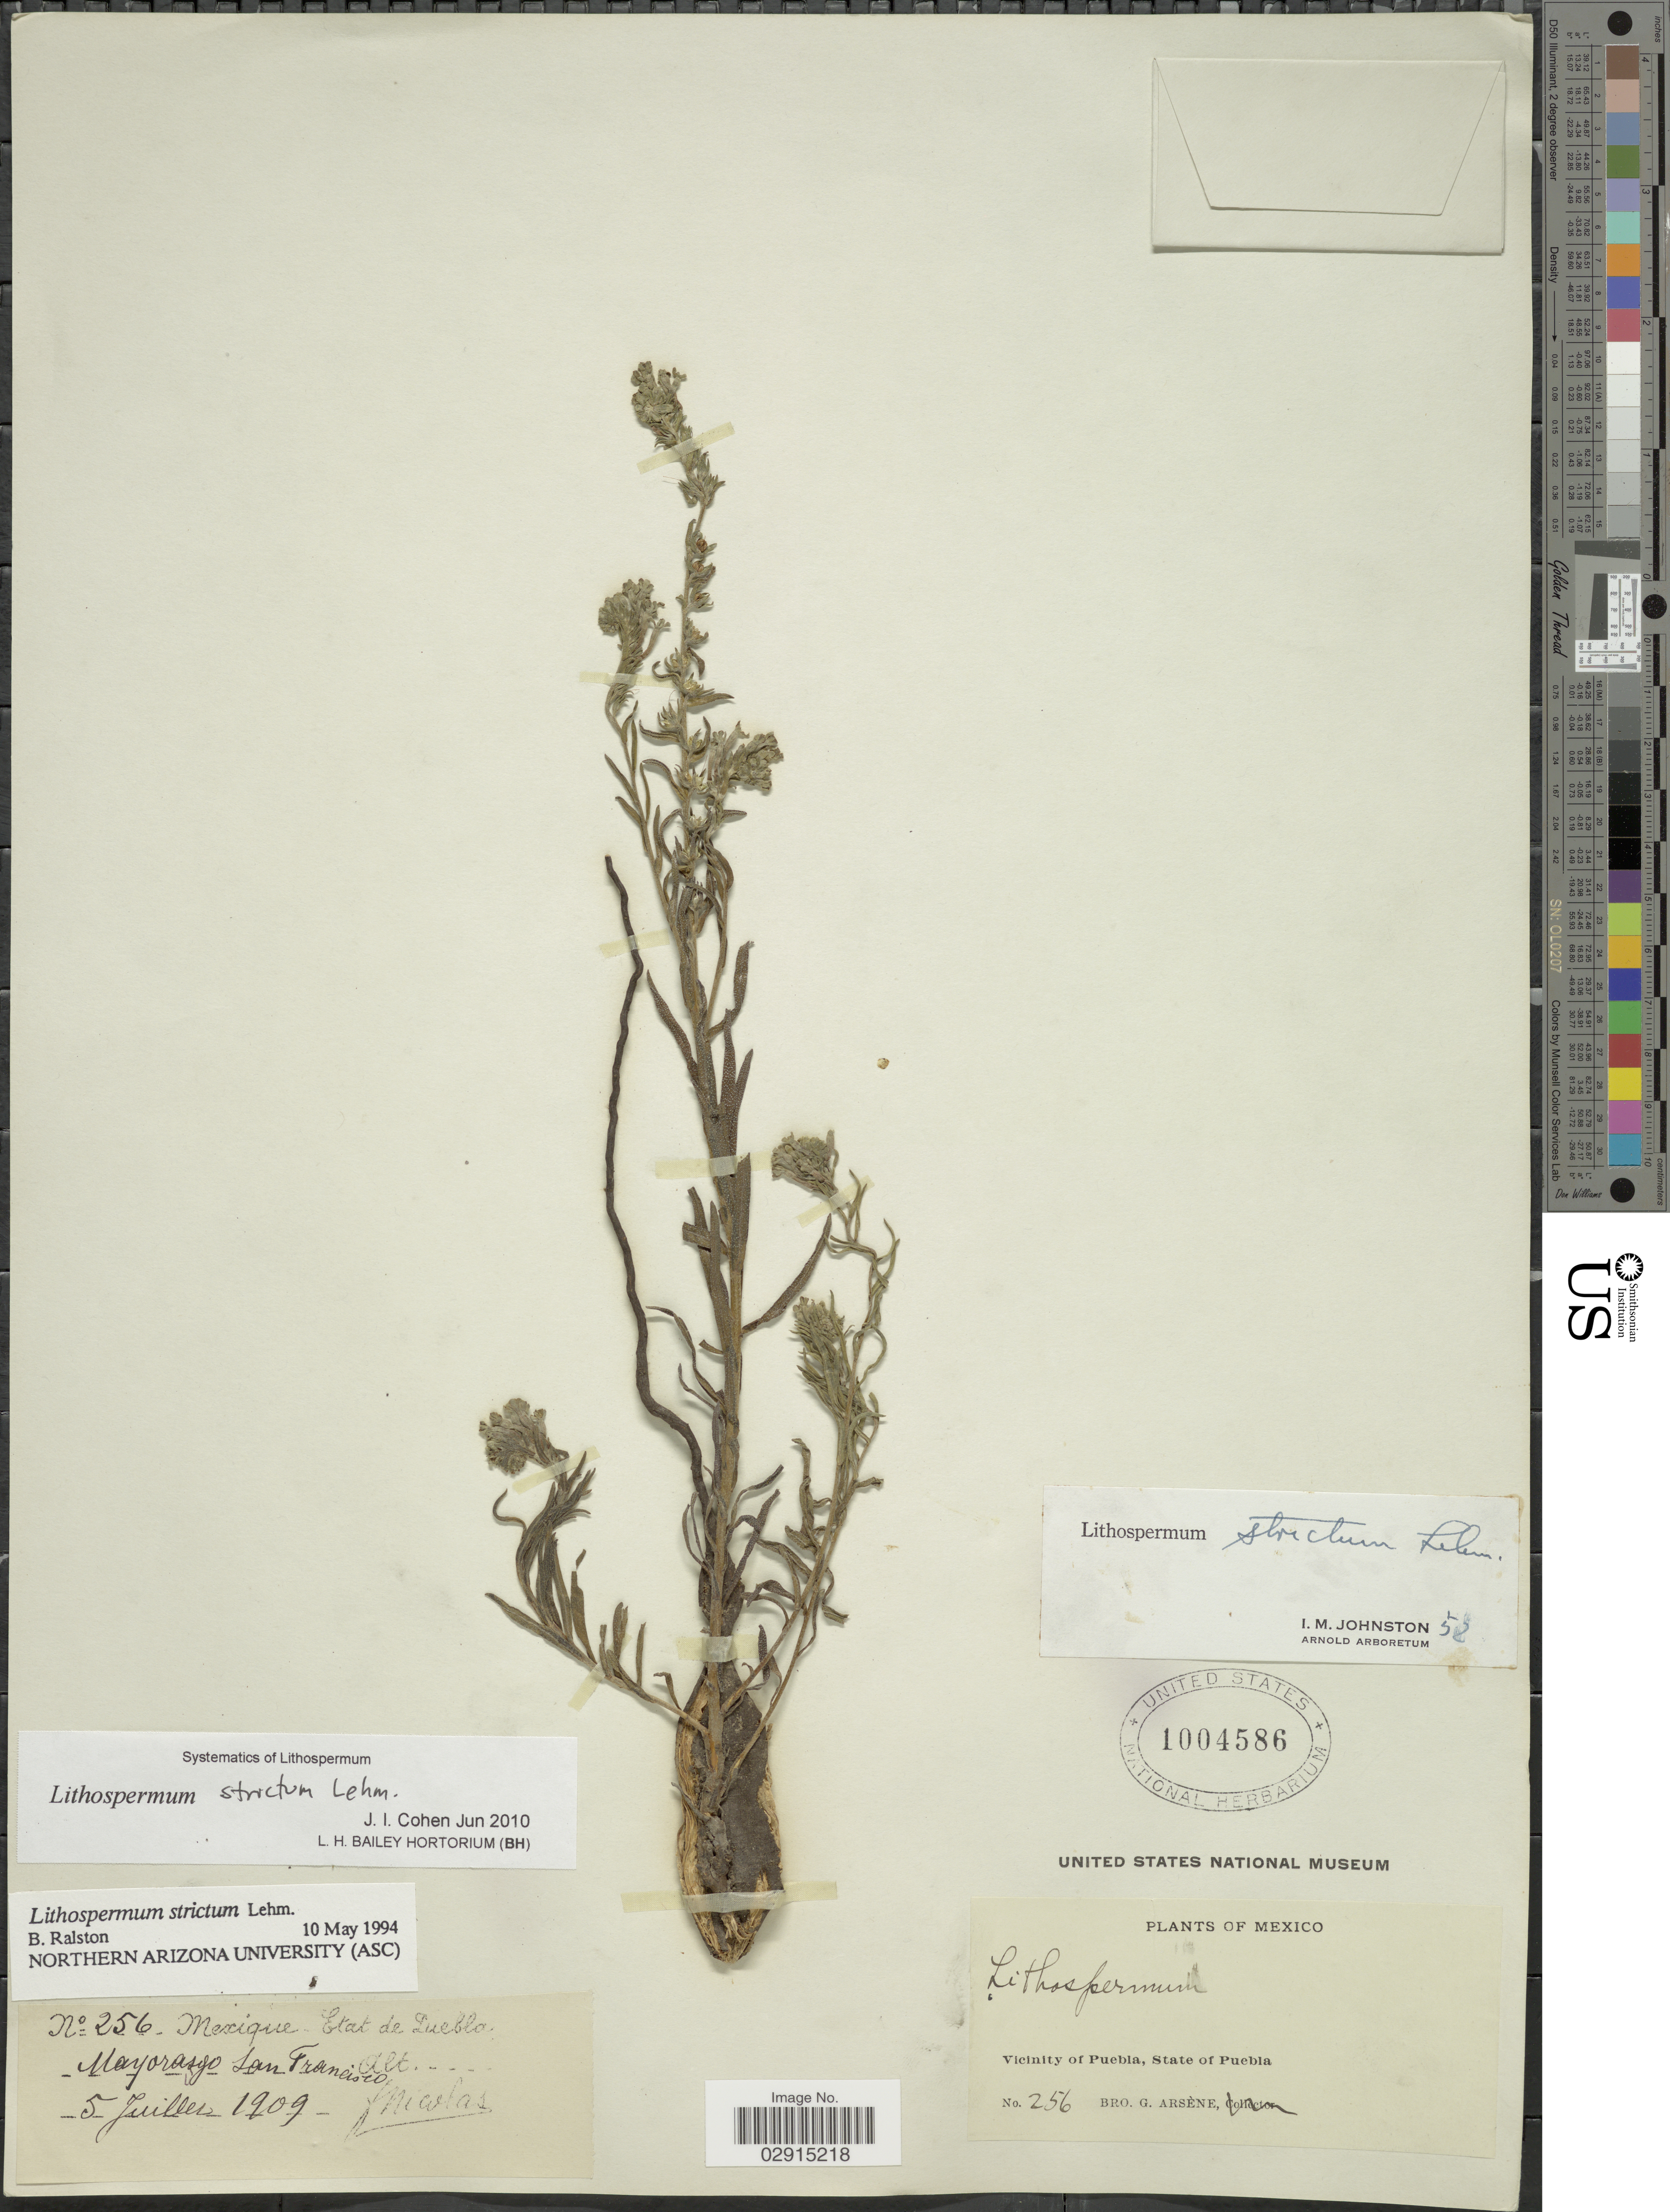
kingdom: Plantae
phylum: Tracheophyta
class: Magnoliopsida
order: Boraginales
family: Boraginaceae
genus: Lithospermum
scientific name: Lithospermum strictum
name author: Lehm.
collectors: F. Nicolas & Bro. G. Arsène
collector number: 256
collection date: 1909-07-05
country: Mexico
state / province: Puebla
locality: Etat de Puebla. Vicinity of Puebla. Mayorazgo San Francisco.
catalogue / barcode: US 1004586